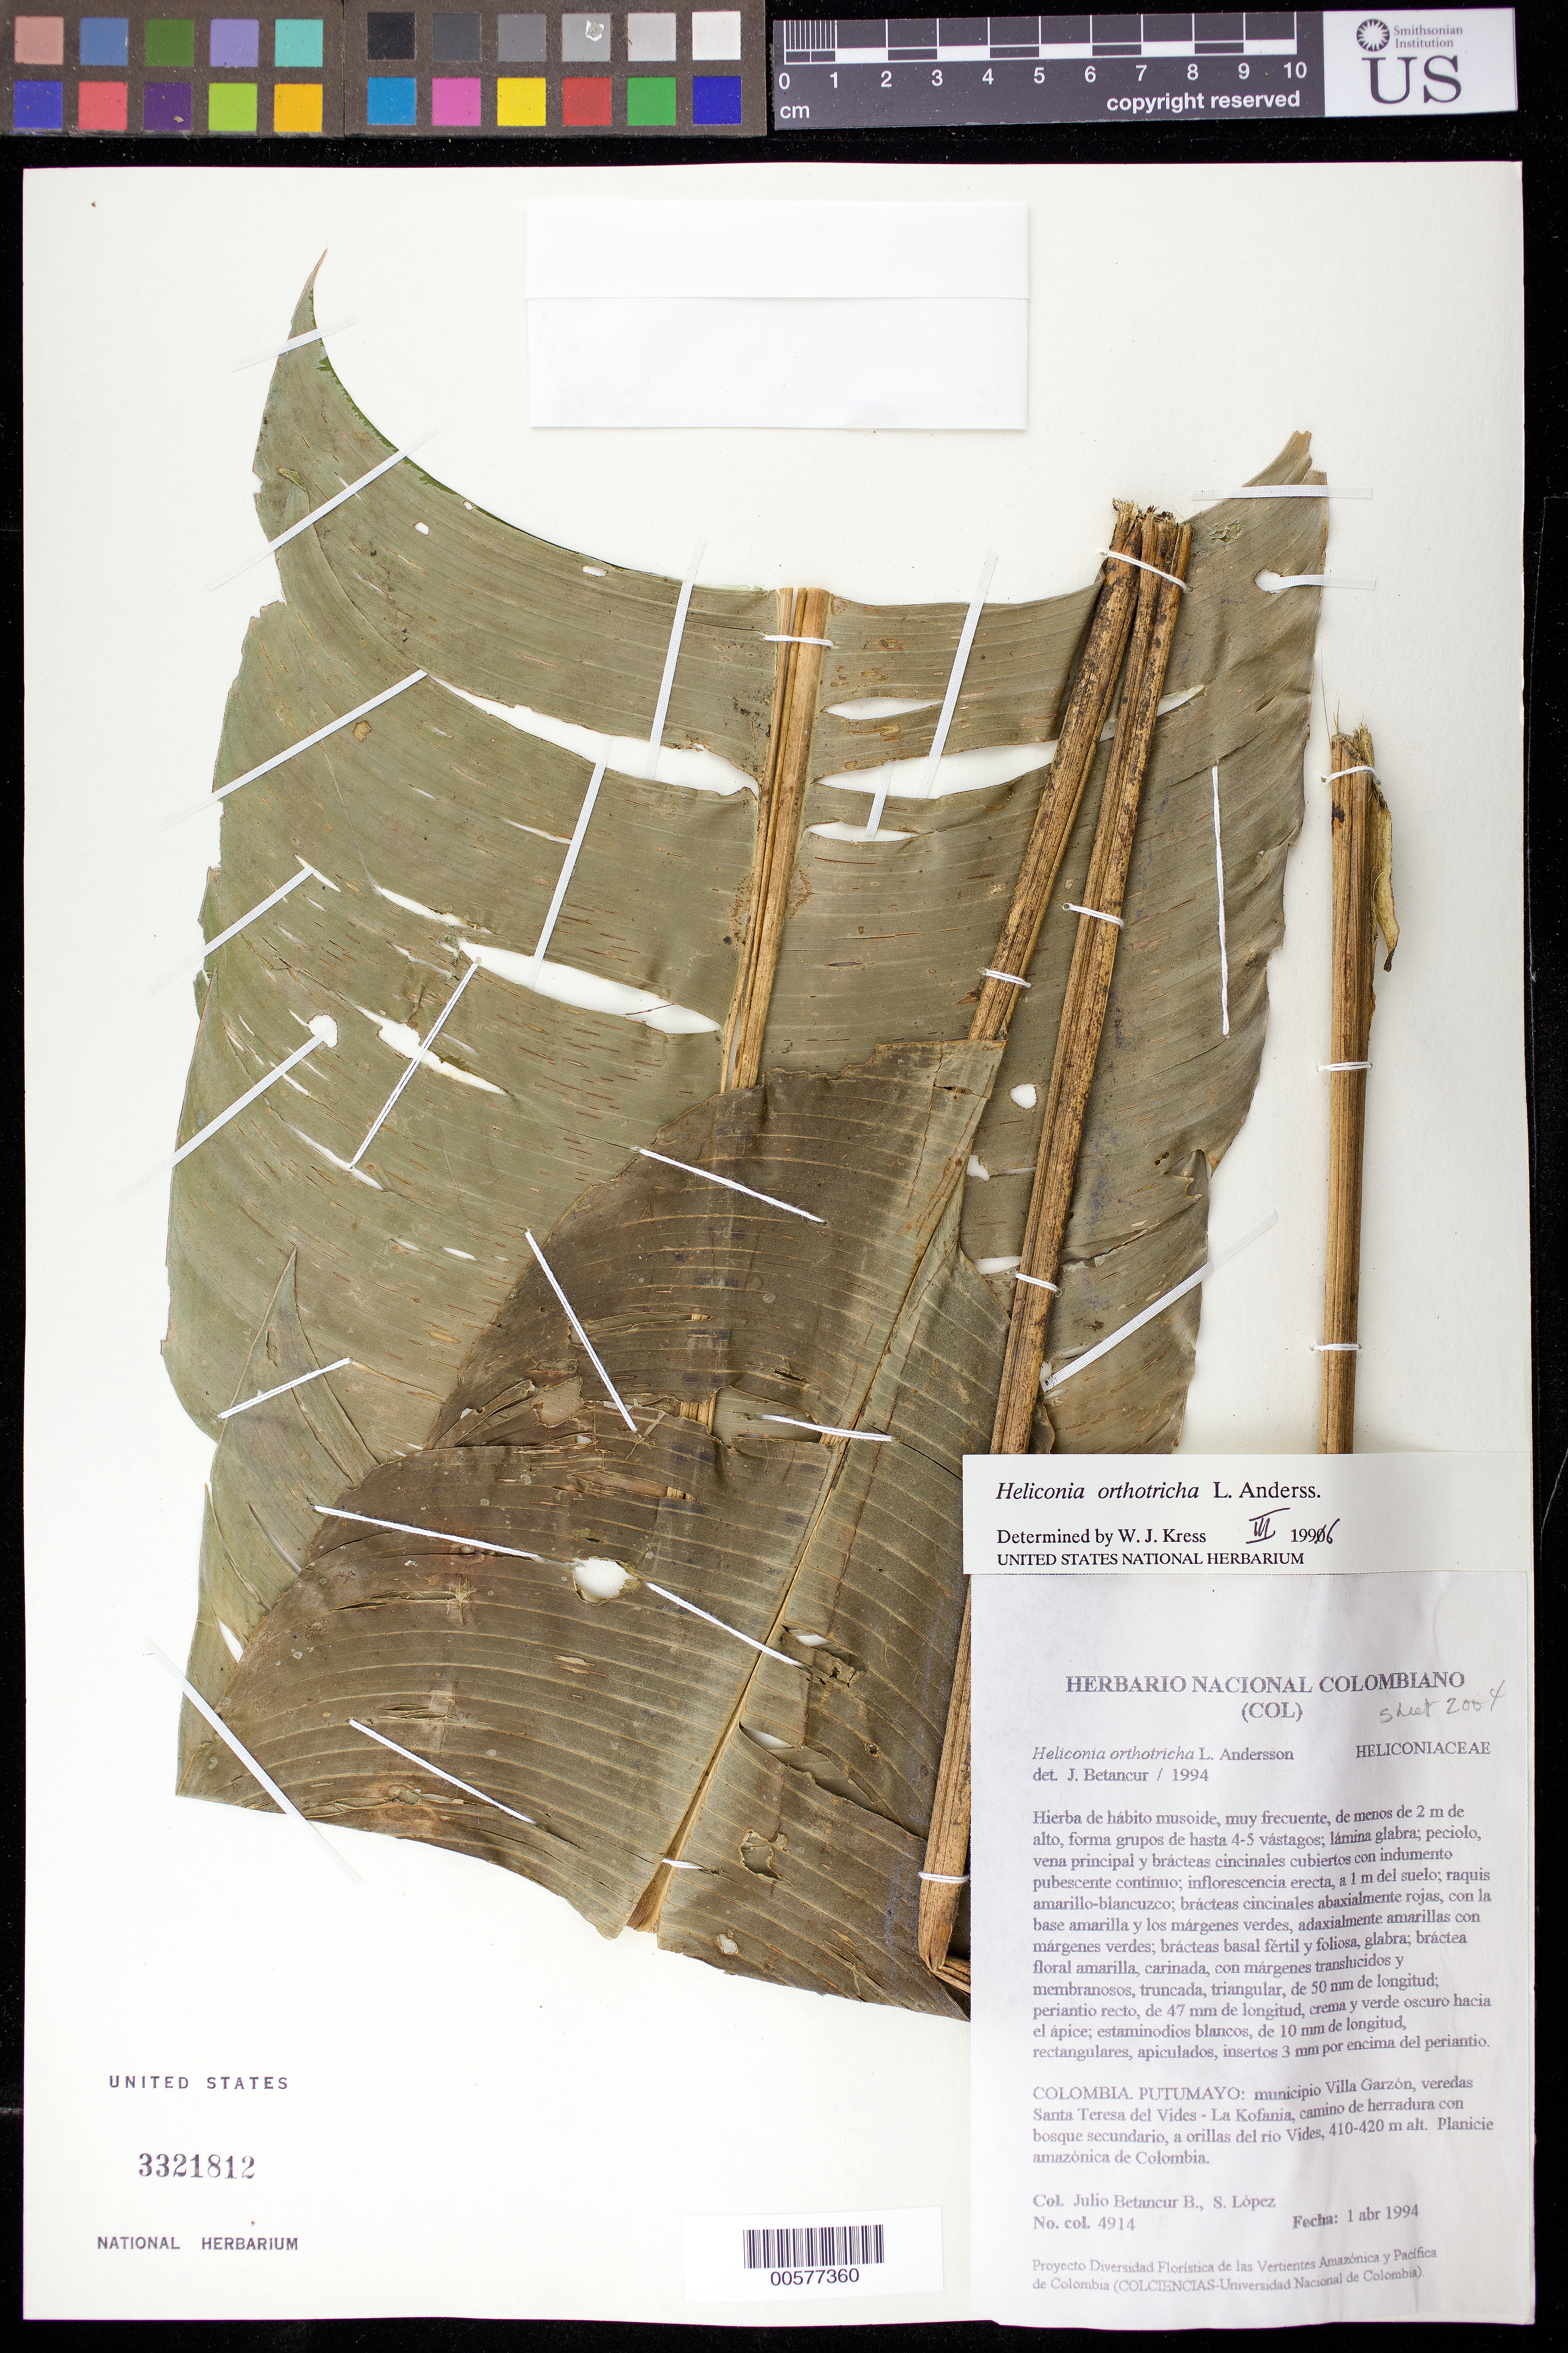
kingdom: Plantae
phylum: Tracheophyta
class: Liliopsida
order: Zingiberales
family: Heliconiaceae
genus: Heliconia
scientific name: Heliconia orthotricha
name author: L. Andersson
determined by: Betancur, J. C.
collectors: J. C. Betancur & S. Lopez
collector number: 4914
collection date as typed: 01 Apr 1994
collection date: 1994-04-01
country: Colombia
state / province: Putumayo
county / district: Villa Garzon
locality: Along Santa Teresa del Vides and La Kofania trails, pack animal trail with secondary forest, next to Rio Vides, Amazonian plain in Columbia.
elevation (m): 410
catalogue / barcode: US 3321812